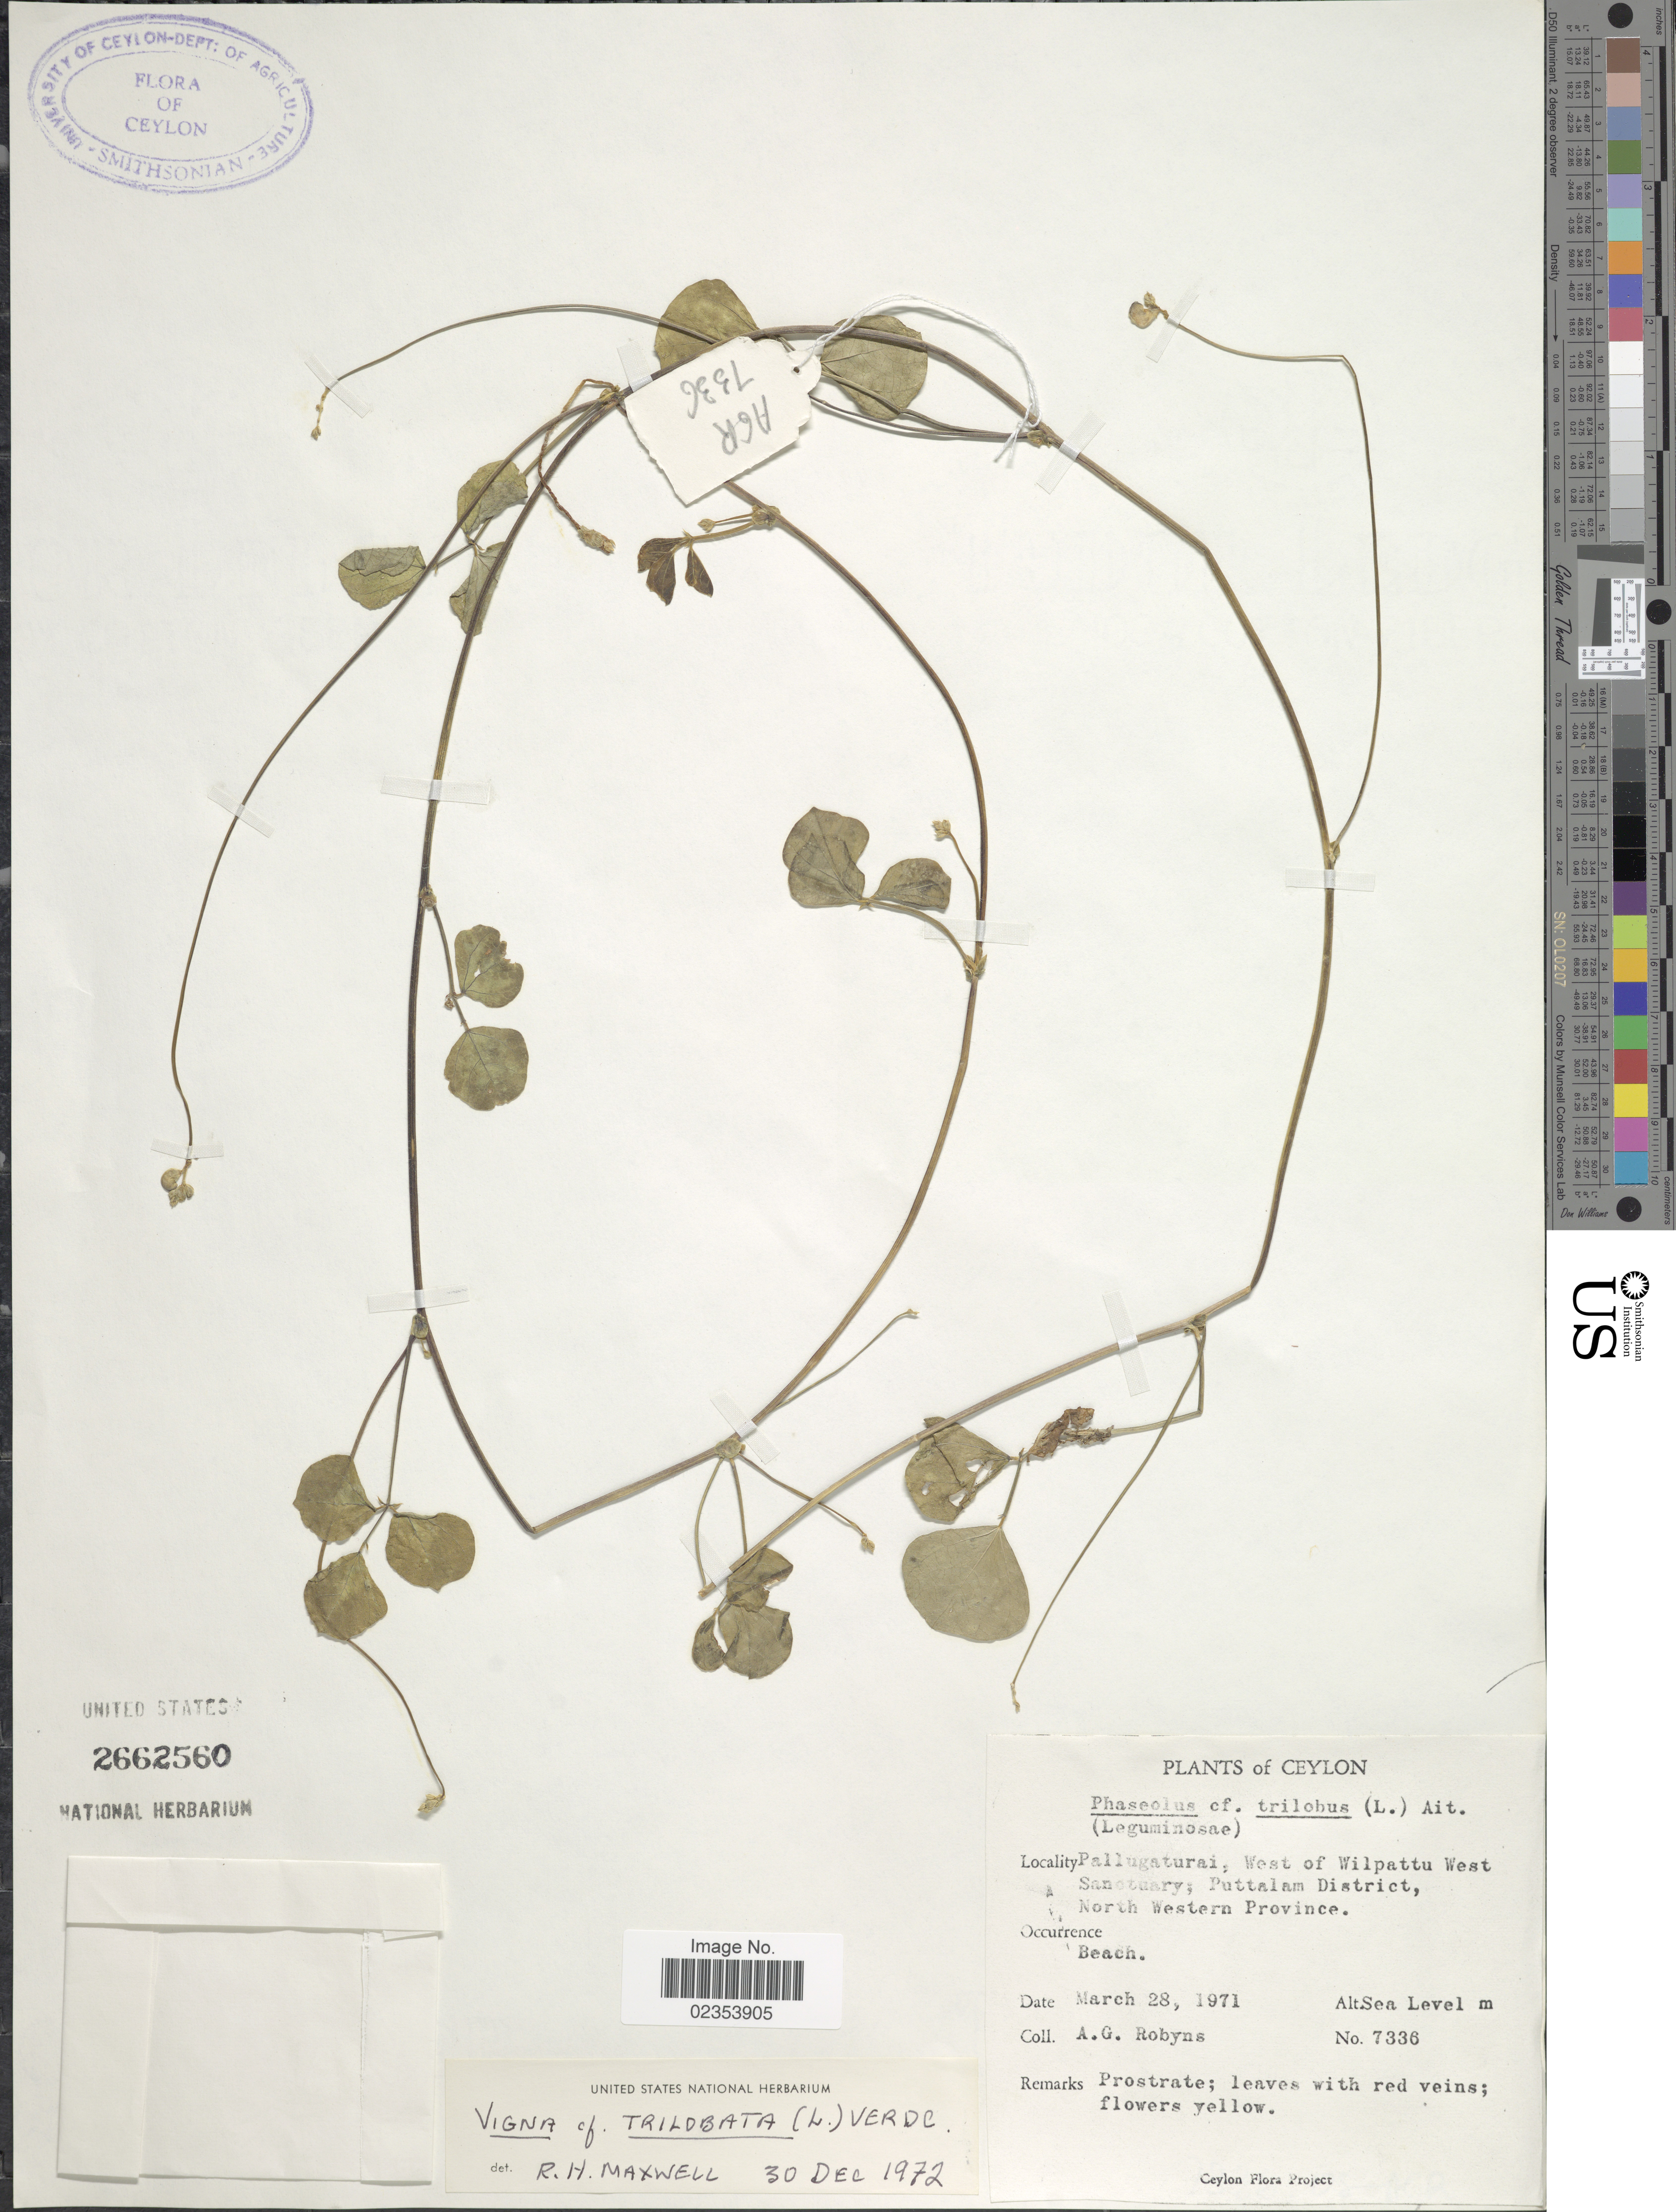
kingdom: Plantae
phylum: Tracheophyta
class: Magnoliopsida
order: Fabales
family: Fabaceae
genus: Vigna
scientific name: Vigna trilobata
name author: (L.) Verdc.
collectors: A. G. Robyns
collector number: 7336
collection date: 1971-03-28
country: Sri Lanka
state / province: North Western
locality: Ceyolon. Pallugaturai, West of Wilpattu West Sanctuary, Puttalam District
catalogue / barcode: US 2662560